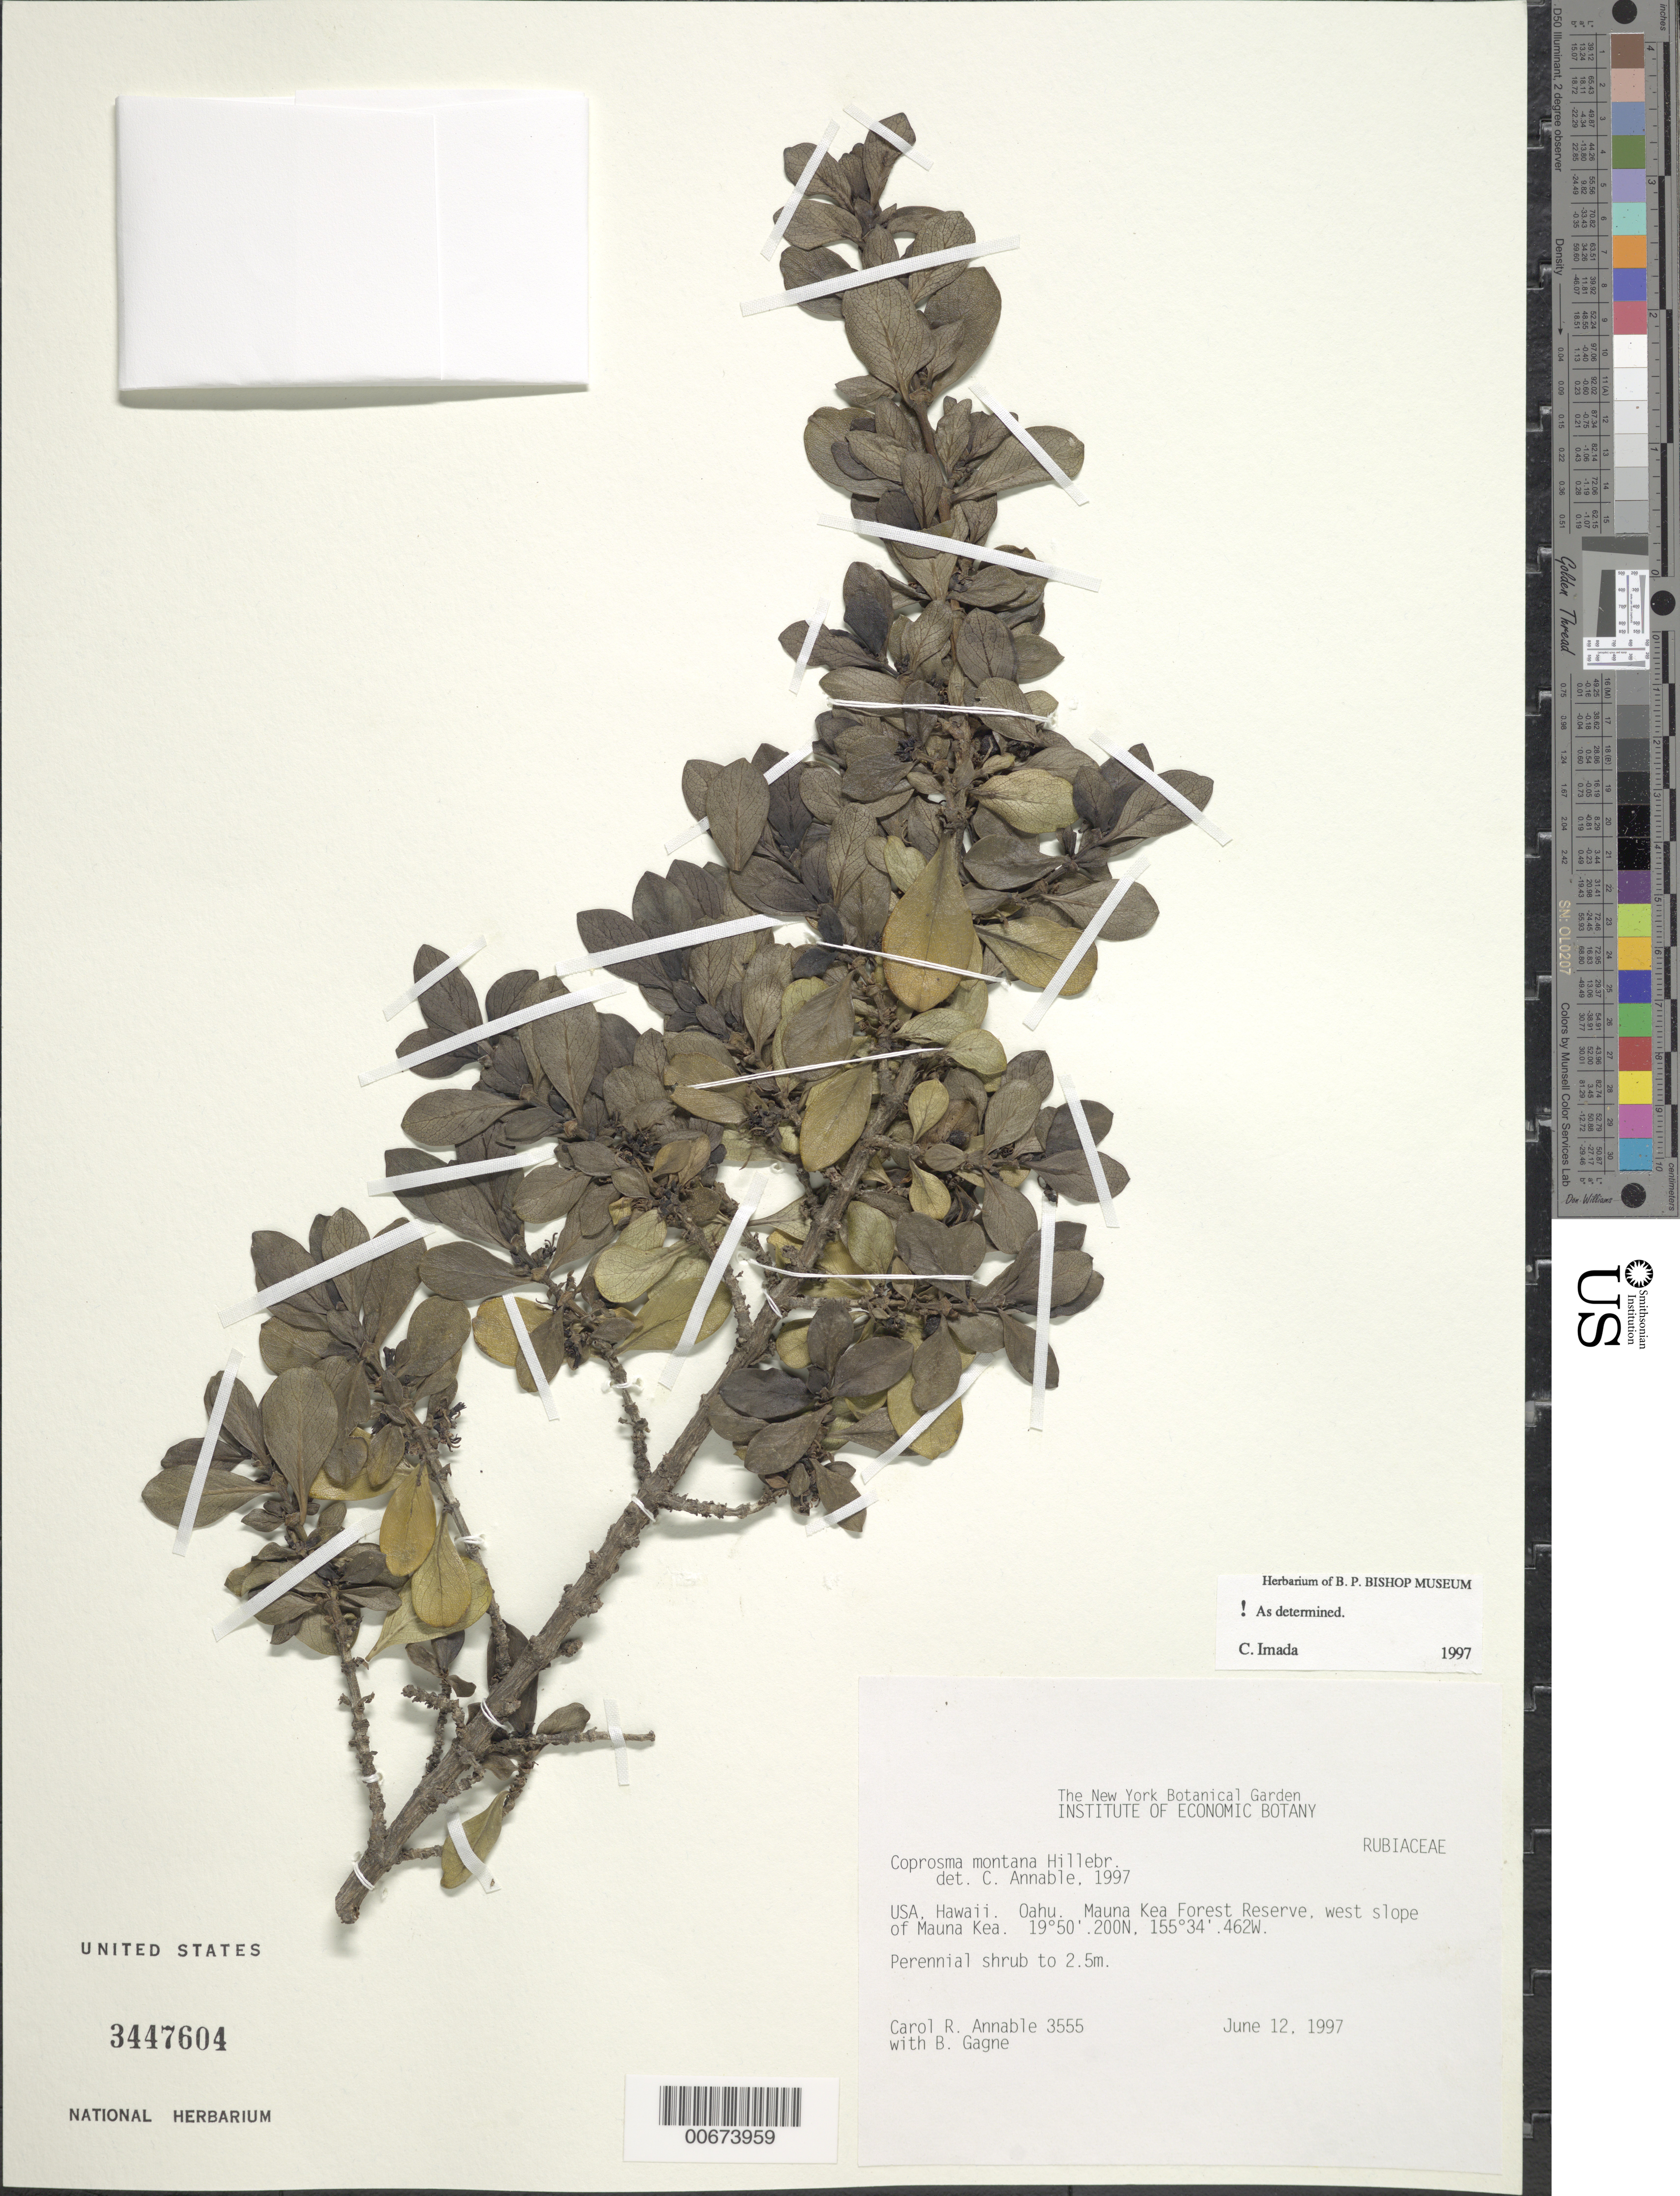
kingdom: Plantae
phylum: Tracheophyta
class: Magnoliopsida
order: Gentianales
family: Rubiaceae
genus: Coprosma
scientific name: Coprosma montana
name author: Hillebr.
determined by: Imada, C.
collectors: C. R. Annable & B. H. Gagné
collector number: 3555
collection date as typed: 12 Jun 1997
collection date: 1997-06-12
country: United States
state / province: Hawaii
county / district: Hawaii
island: Hawaii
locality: Mauna Kea Forest Reserve, west slope of Mauna Kea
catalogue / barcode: US 3447604